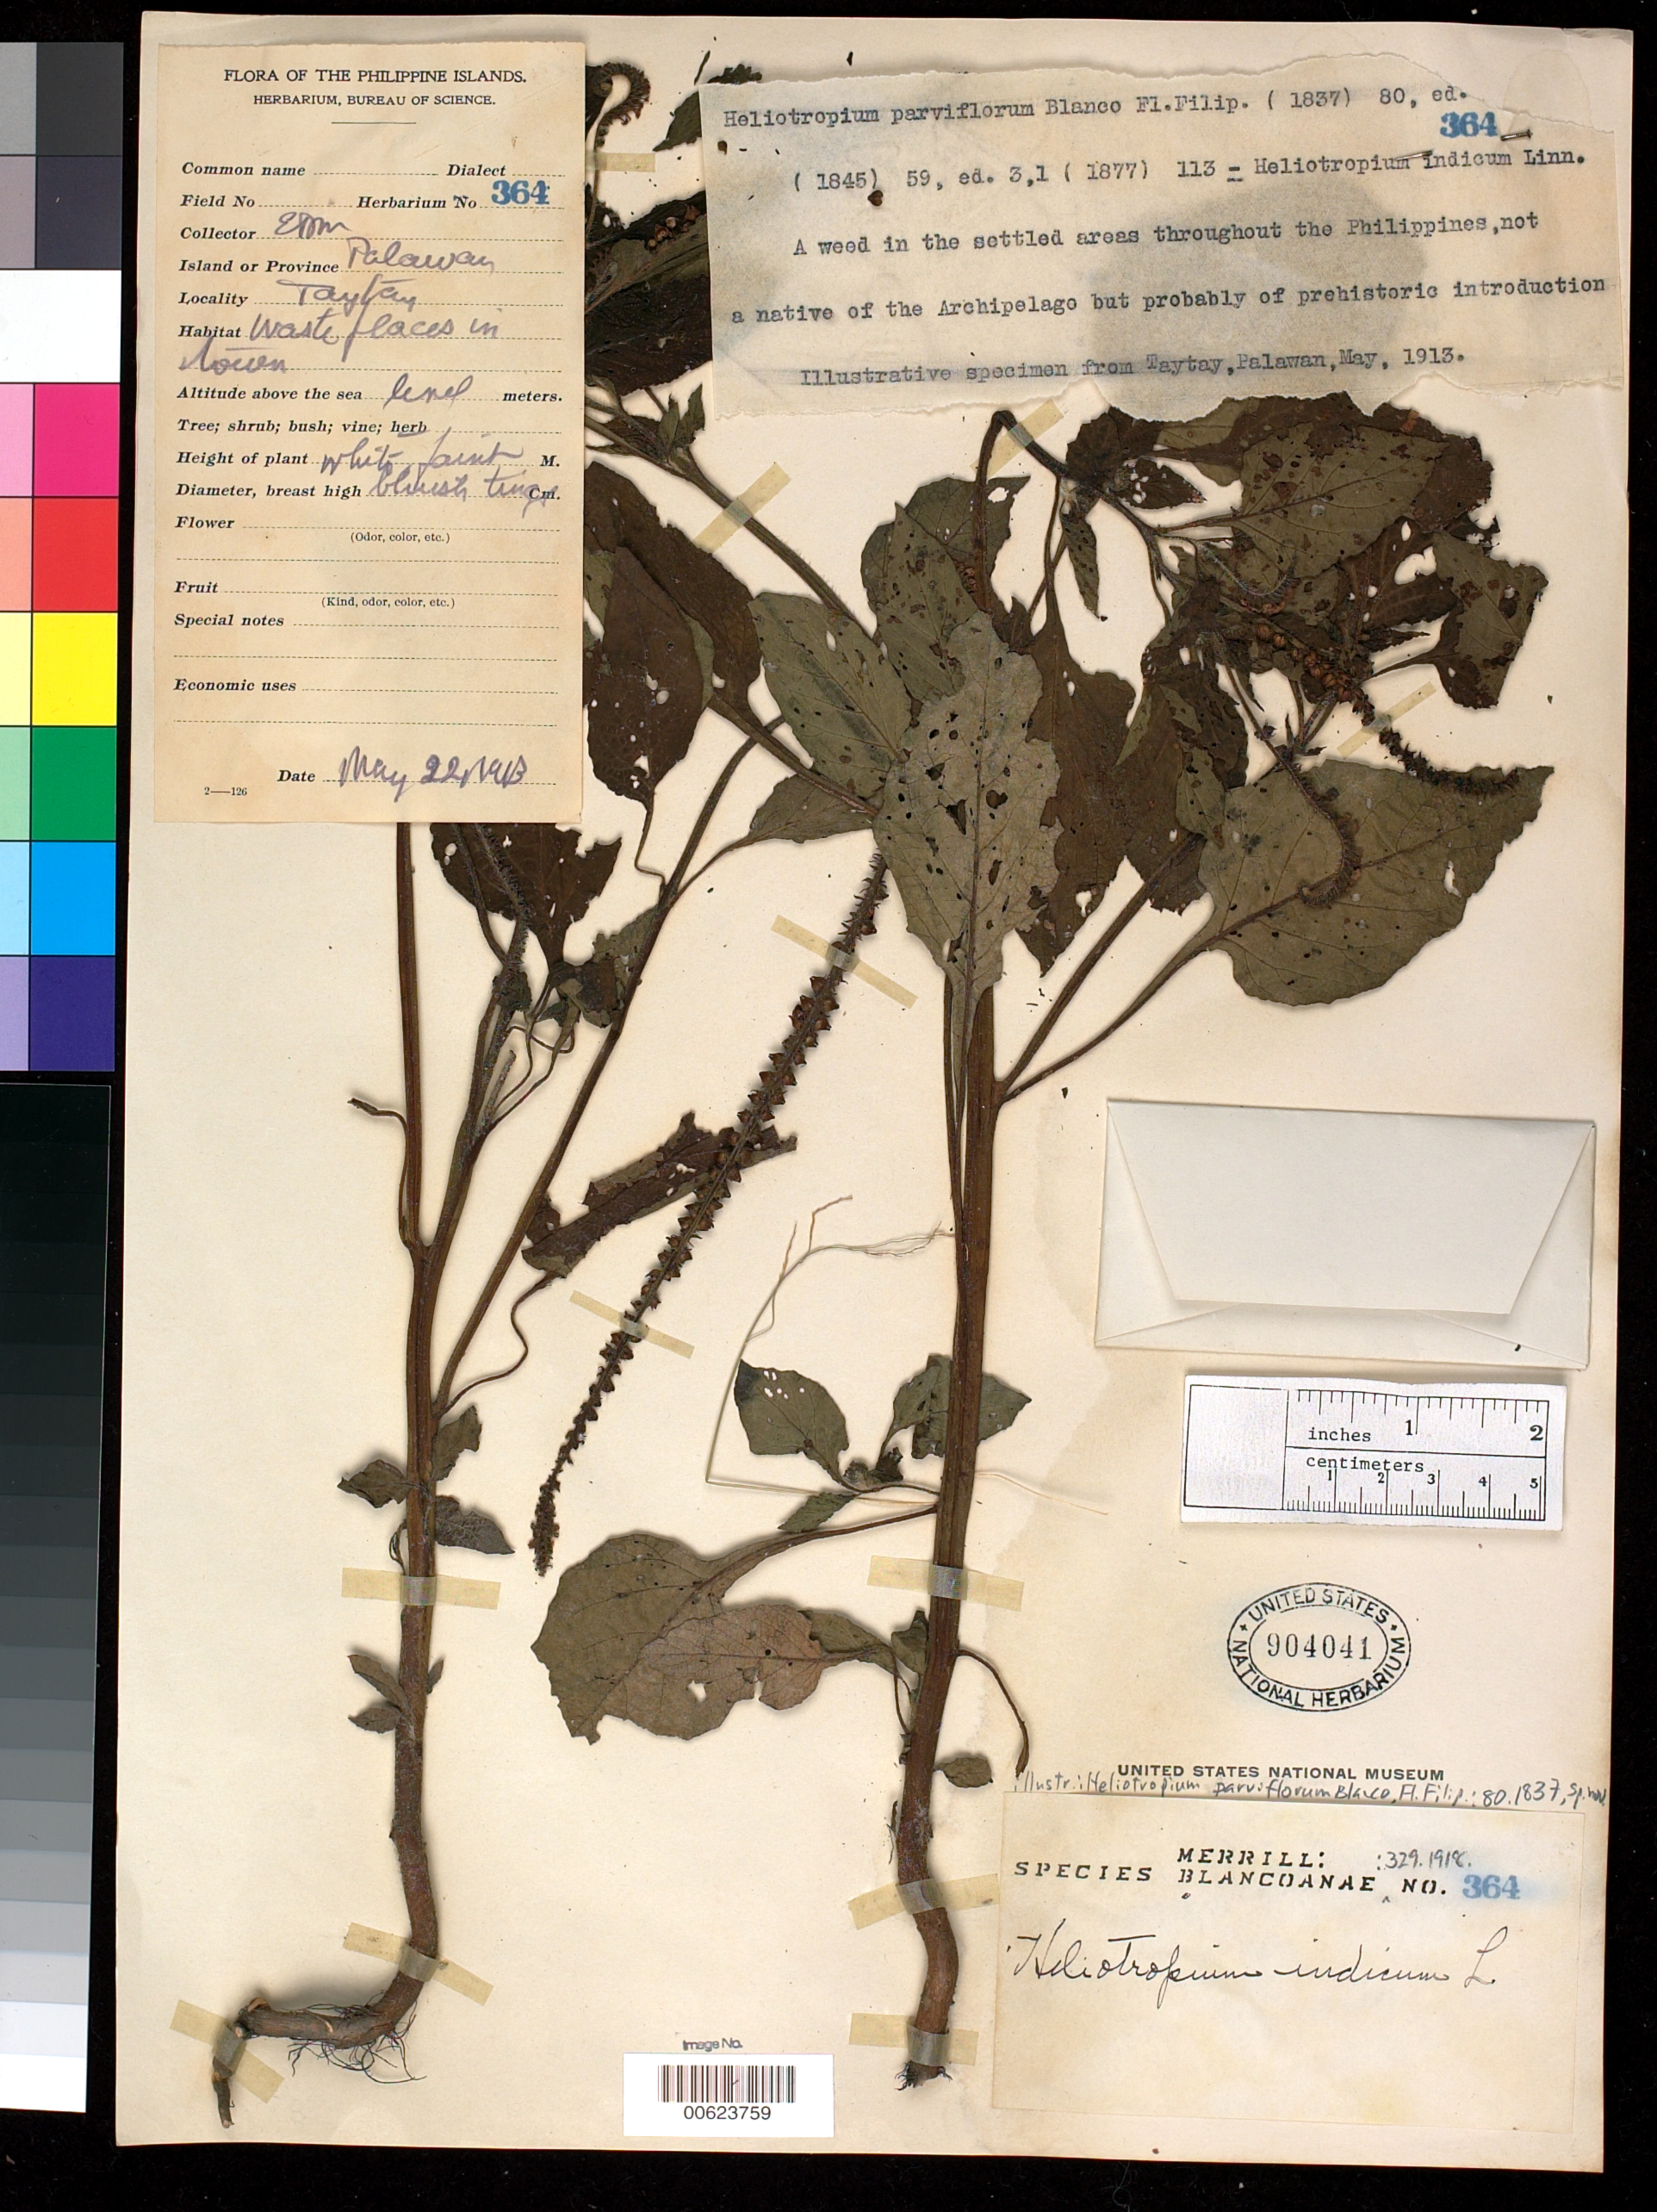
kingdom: Plantae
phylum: Tracheophyta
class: Magnoliopsida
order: Boraginales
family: Heliotropiaceae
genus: Heliotropium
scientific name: Heliotropium parviflorum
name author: Blanco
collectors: E. D. Merrill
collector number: Sp. Blancoan. 0364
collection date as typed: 22 May 1913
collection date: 1913-05-22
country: Philippines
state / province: Mimaropa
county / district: Palawan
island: Palawan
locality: Taytay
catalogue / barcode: US 904041